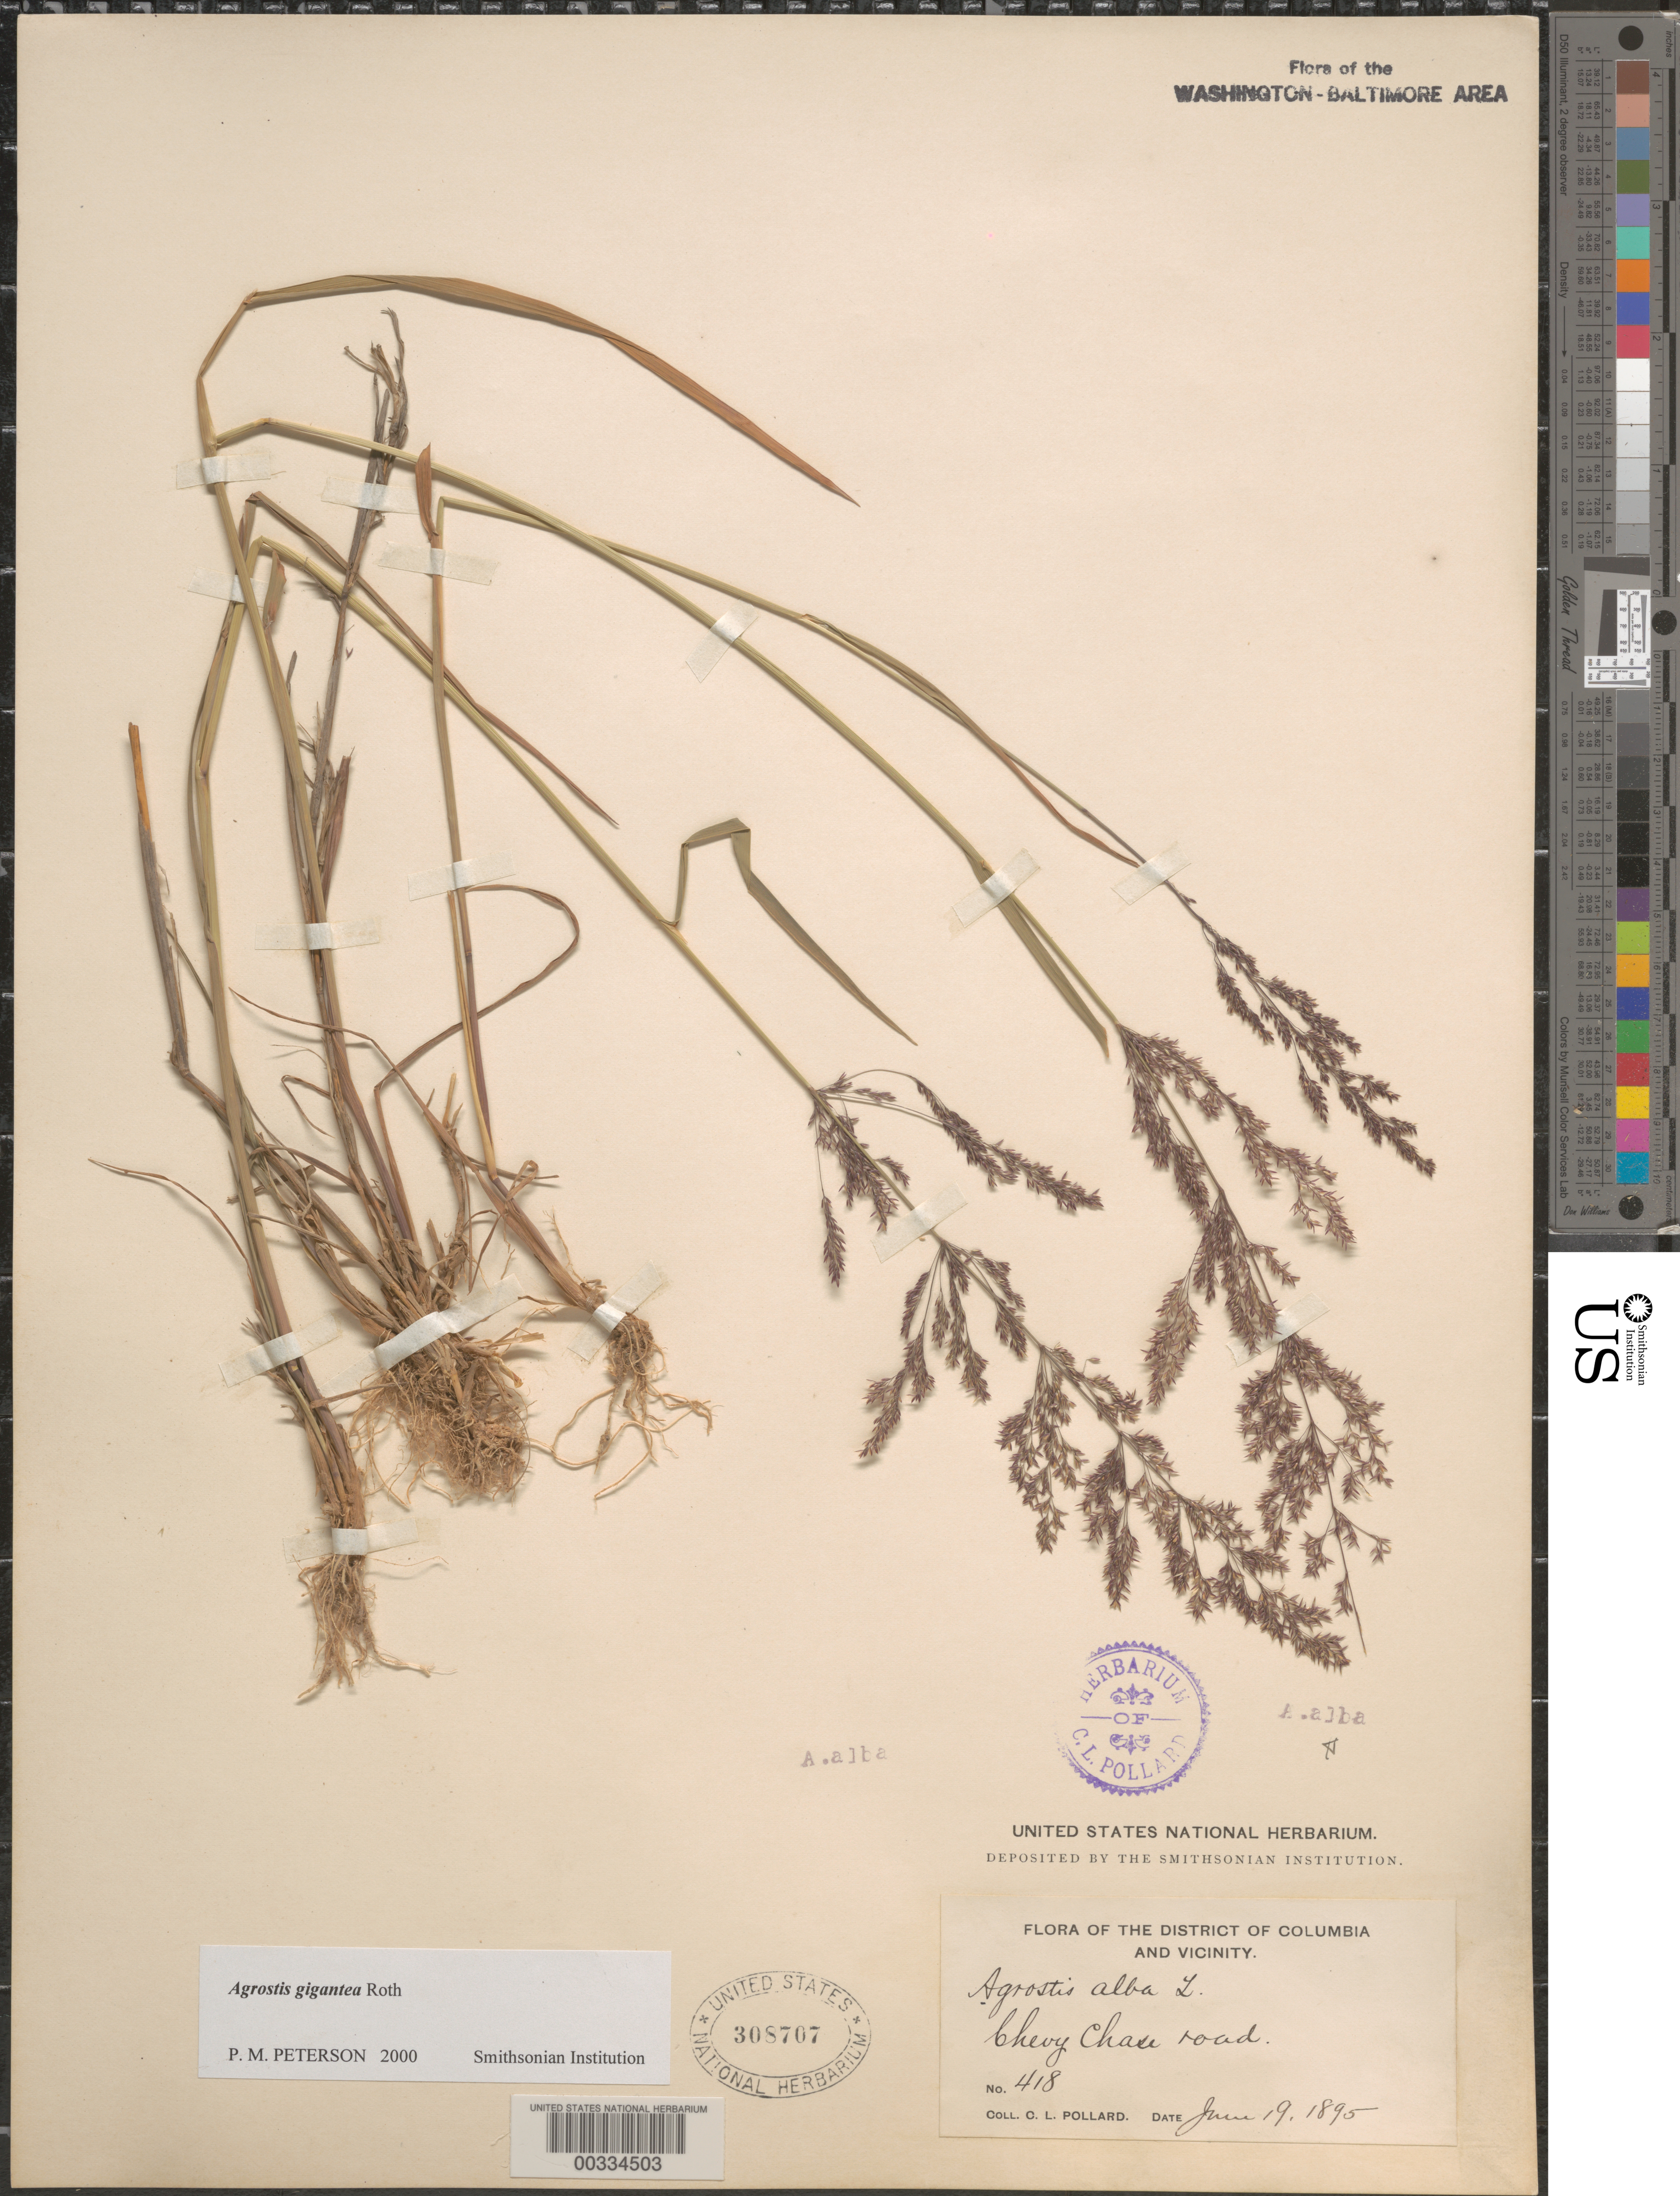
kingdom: Plantae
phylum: Tracheophyta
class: Liliopsida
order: Poales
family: Poaceae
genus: Agrostis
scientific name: Agrostis gigantea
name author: Roth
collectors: C. L. Pollard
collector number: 418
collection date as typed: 19 Jun 1895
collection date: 1895-06-19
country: United States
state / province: District of Columbia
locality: Chevy Chase road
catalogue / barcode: US 308707